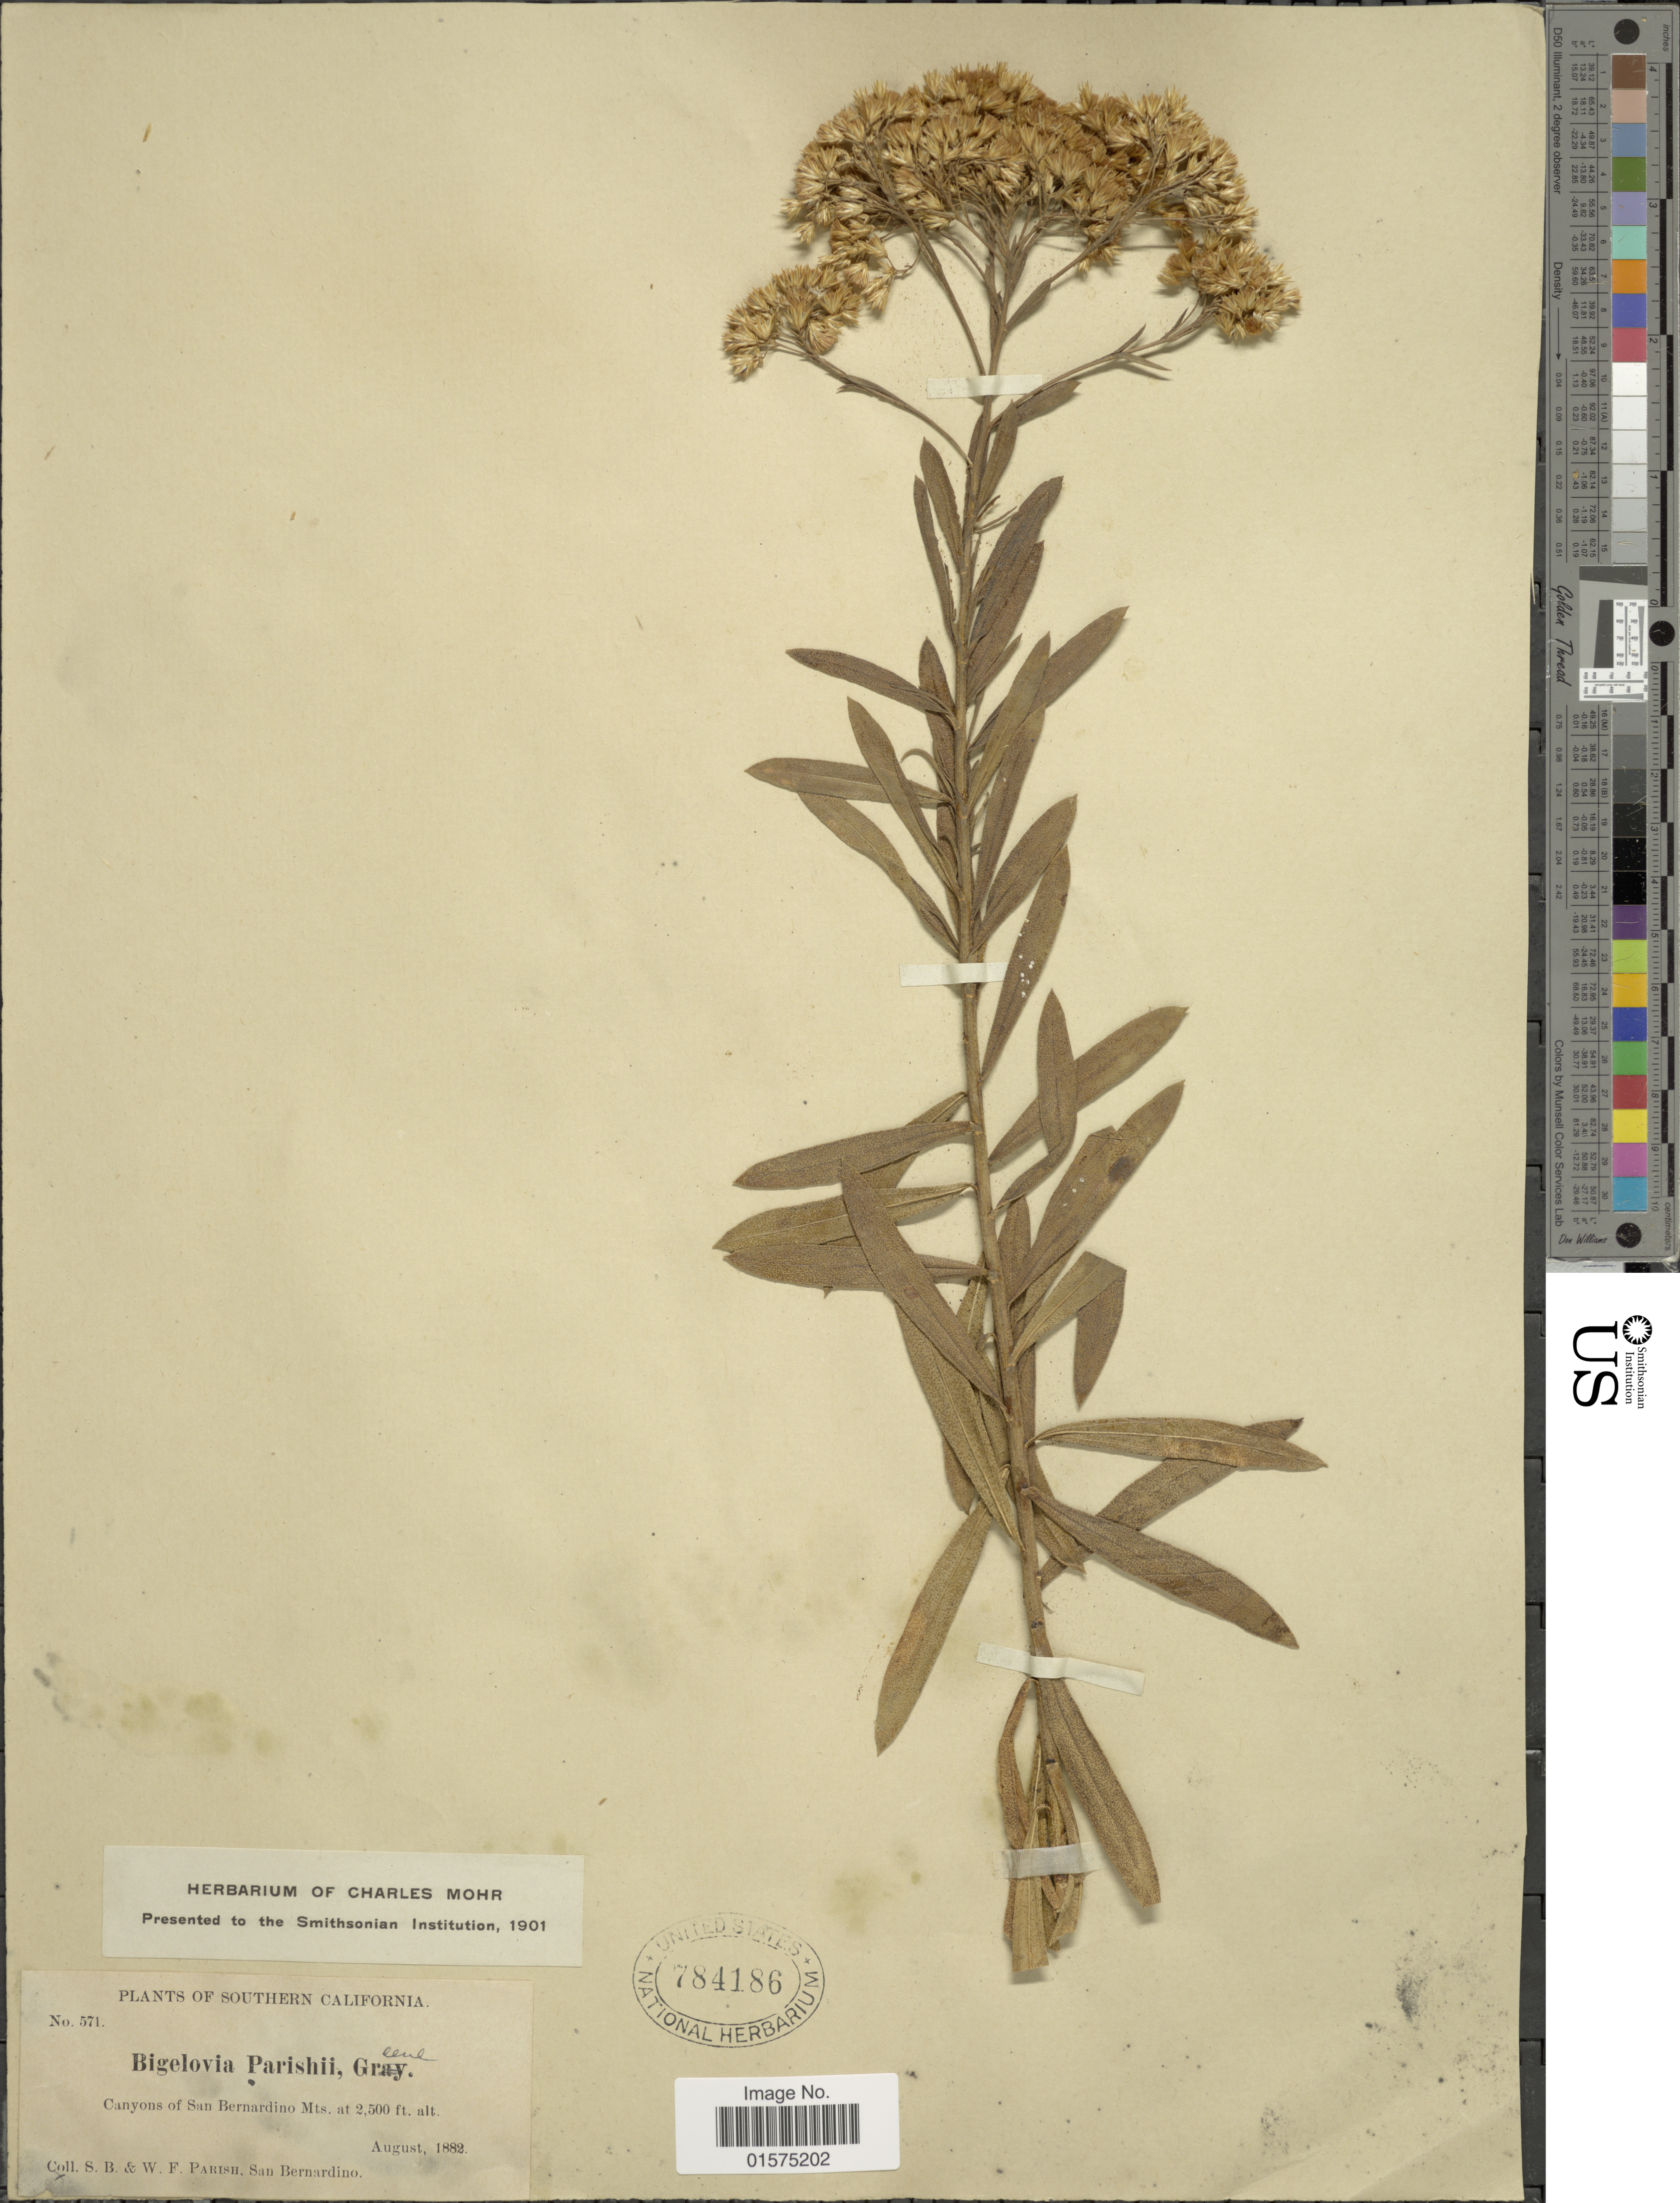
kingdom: Plantae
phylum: Tracheophyta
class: Magnoliopsida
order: Asterales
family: Asteraceae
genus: Ericameria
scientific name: Ericameria parishii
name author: (Greene) H.M. Hall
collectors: S. B. Parish & W. F. Parish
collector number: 571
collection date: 1882-08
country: United States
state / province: California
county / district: San Bernardino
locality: Southern California. Canyons of San Bernardino Mts.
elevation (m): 762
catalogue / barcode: US 784186